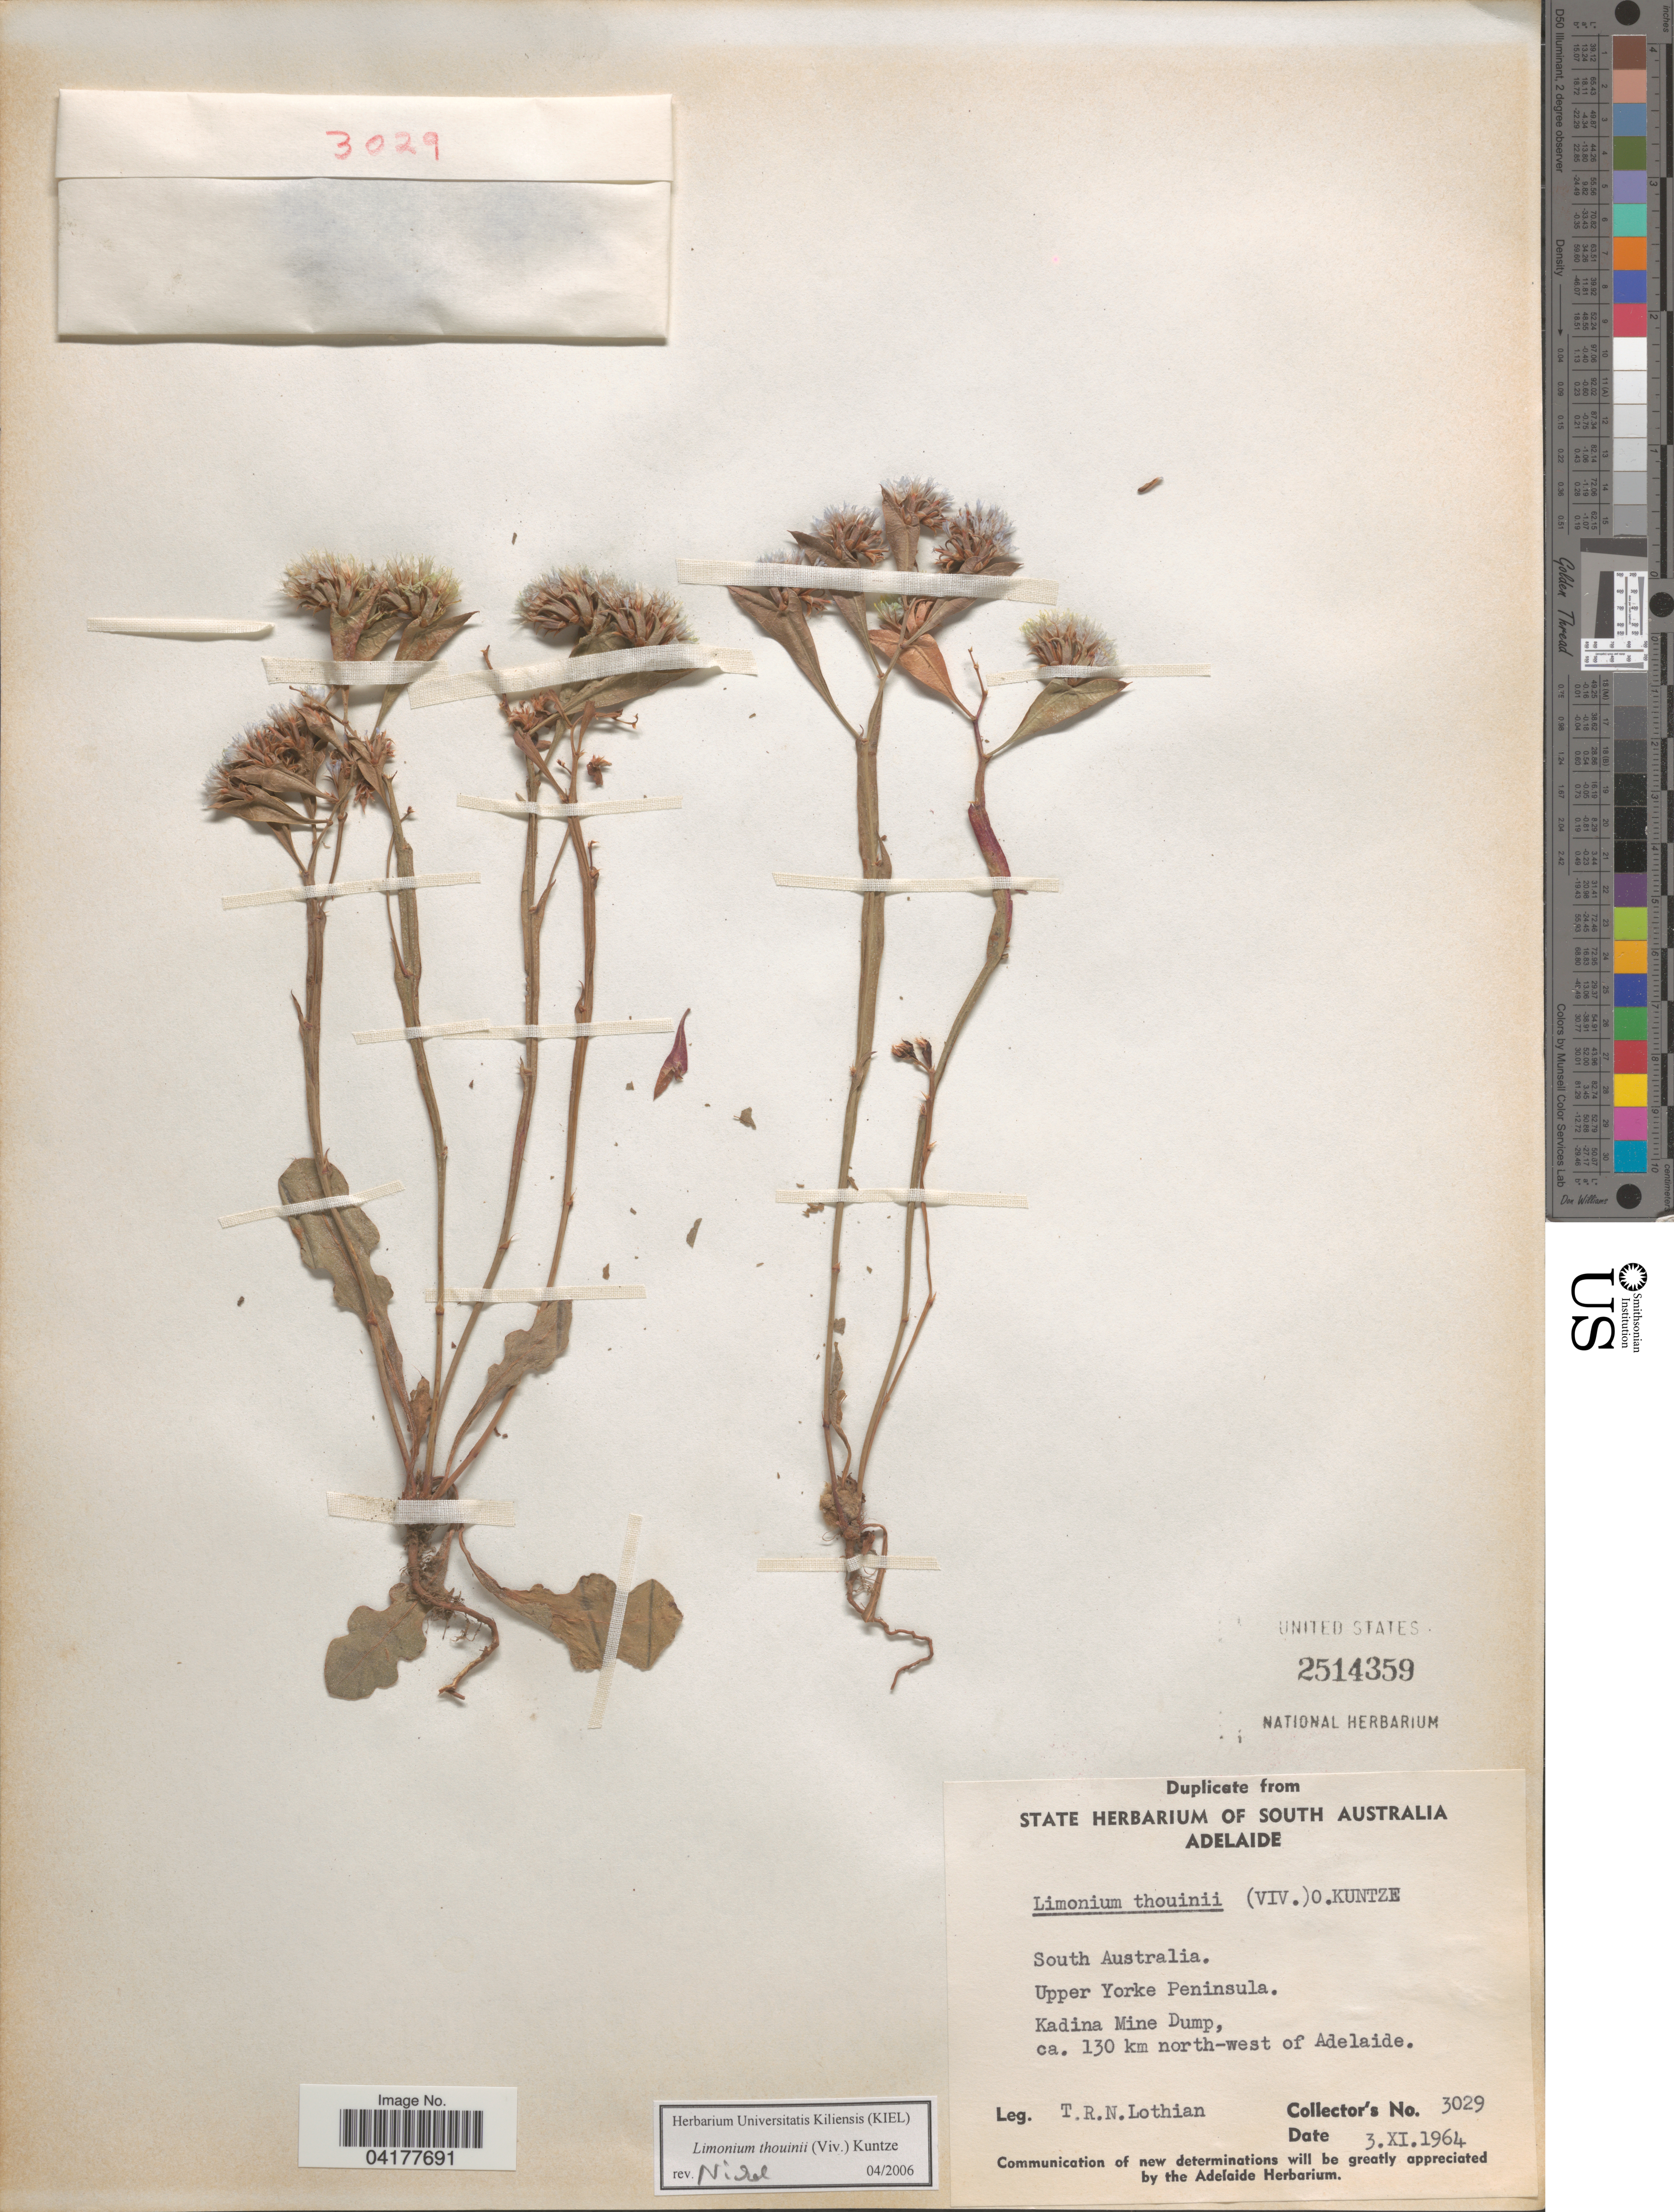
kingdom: Plantae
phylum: Tracheophyta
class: Magnoliopsida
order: Caryophyllales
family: Plumbaginaceae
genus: Limonium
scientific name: Limonium thouinii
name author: Kuntze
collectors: T. Lothian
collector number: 3029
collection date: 1964-11-03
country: Australia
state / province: South Australia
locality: Upper Yorke Peninsula. Kadina Mine Dump, ca. 130 km north-west of Adelaide.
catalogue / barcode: US 2514359